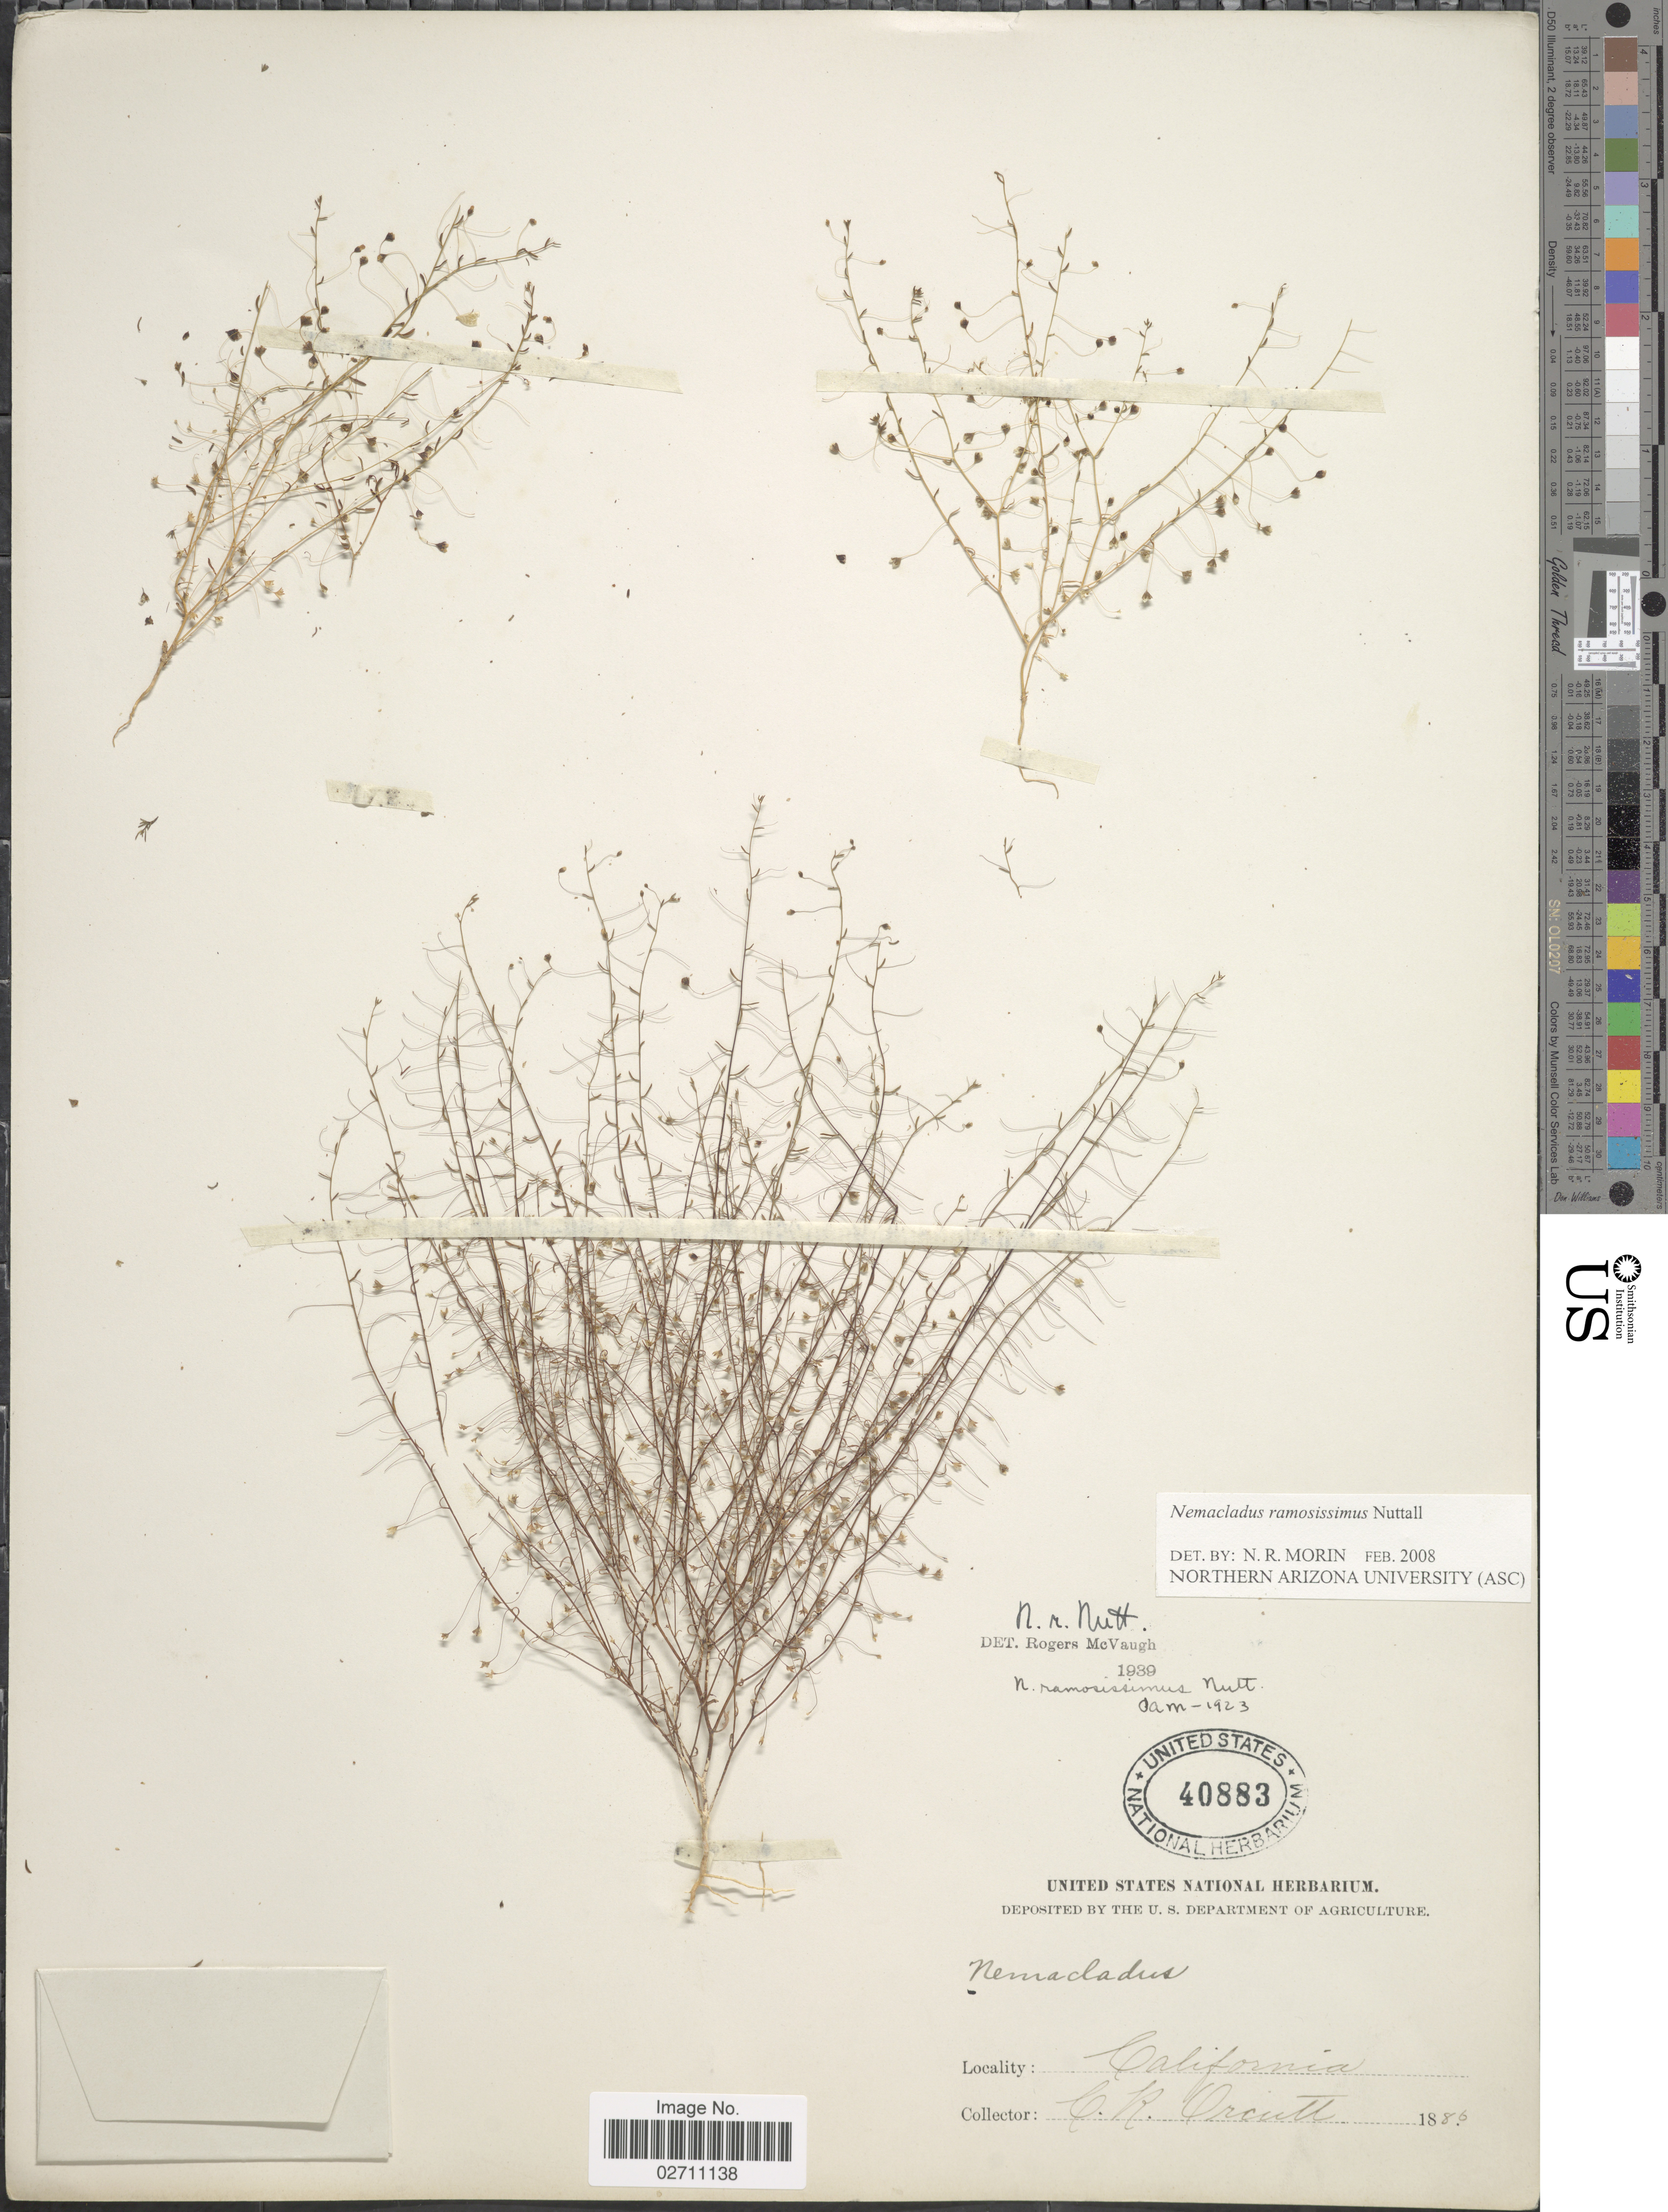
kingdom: Plantae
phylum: Tracheophyta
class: Magnoliopsida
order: Asterales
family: Campanulaceae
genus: Nemacladus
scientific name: Nemacladus ramosissimus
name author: Nutt.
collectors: C. R. Orcutt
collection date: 1886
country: United States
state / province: California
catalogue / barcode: US 40883